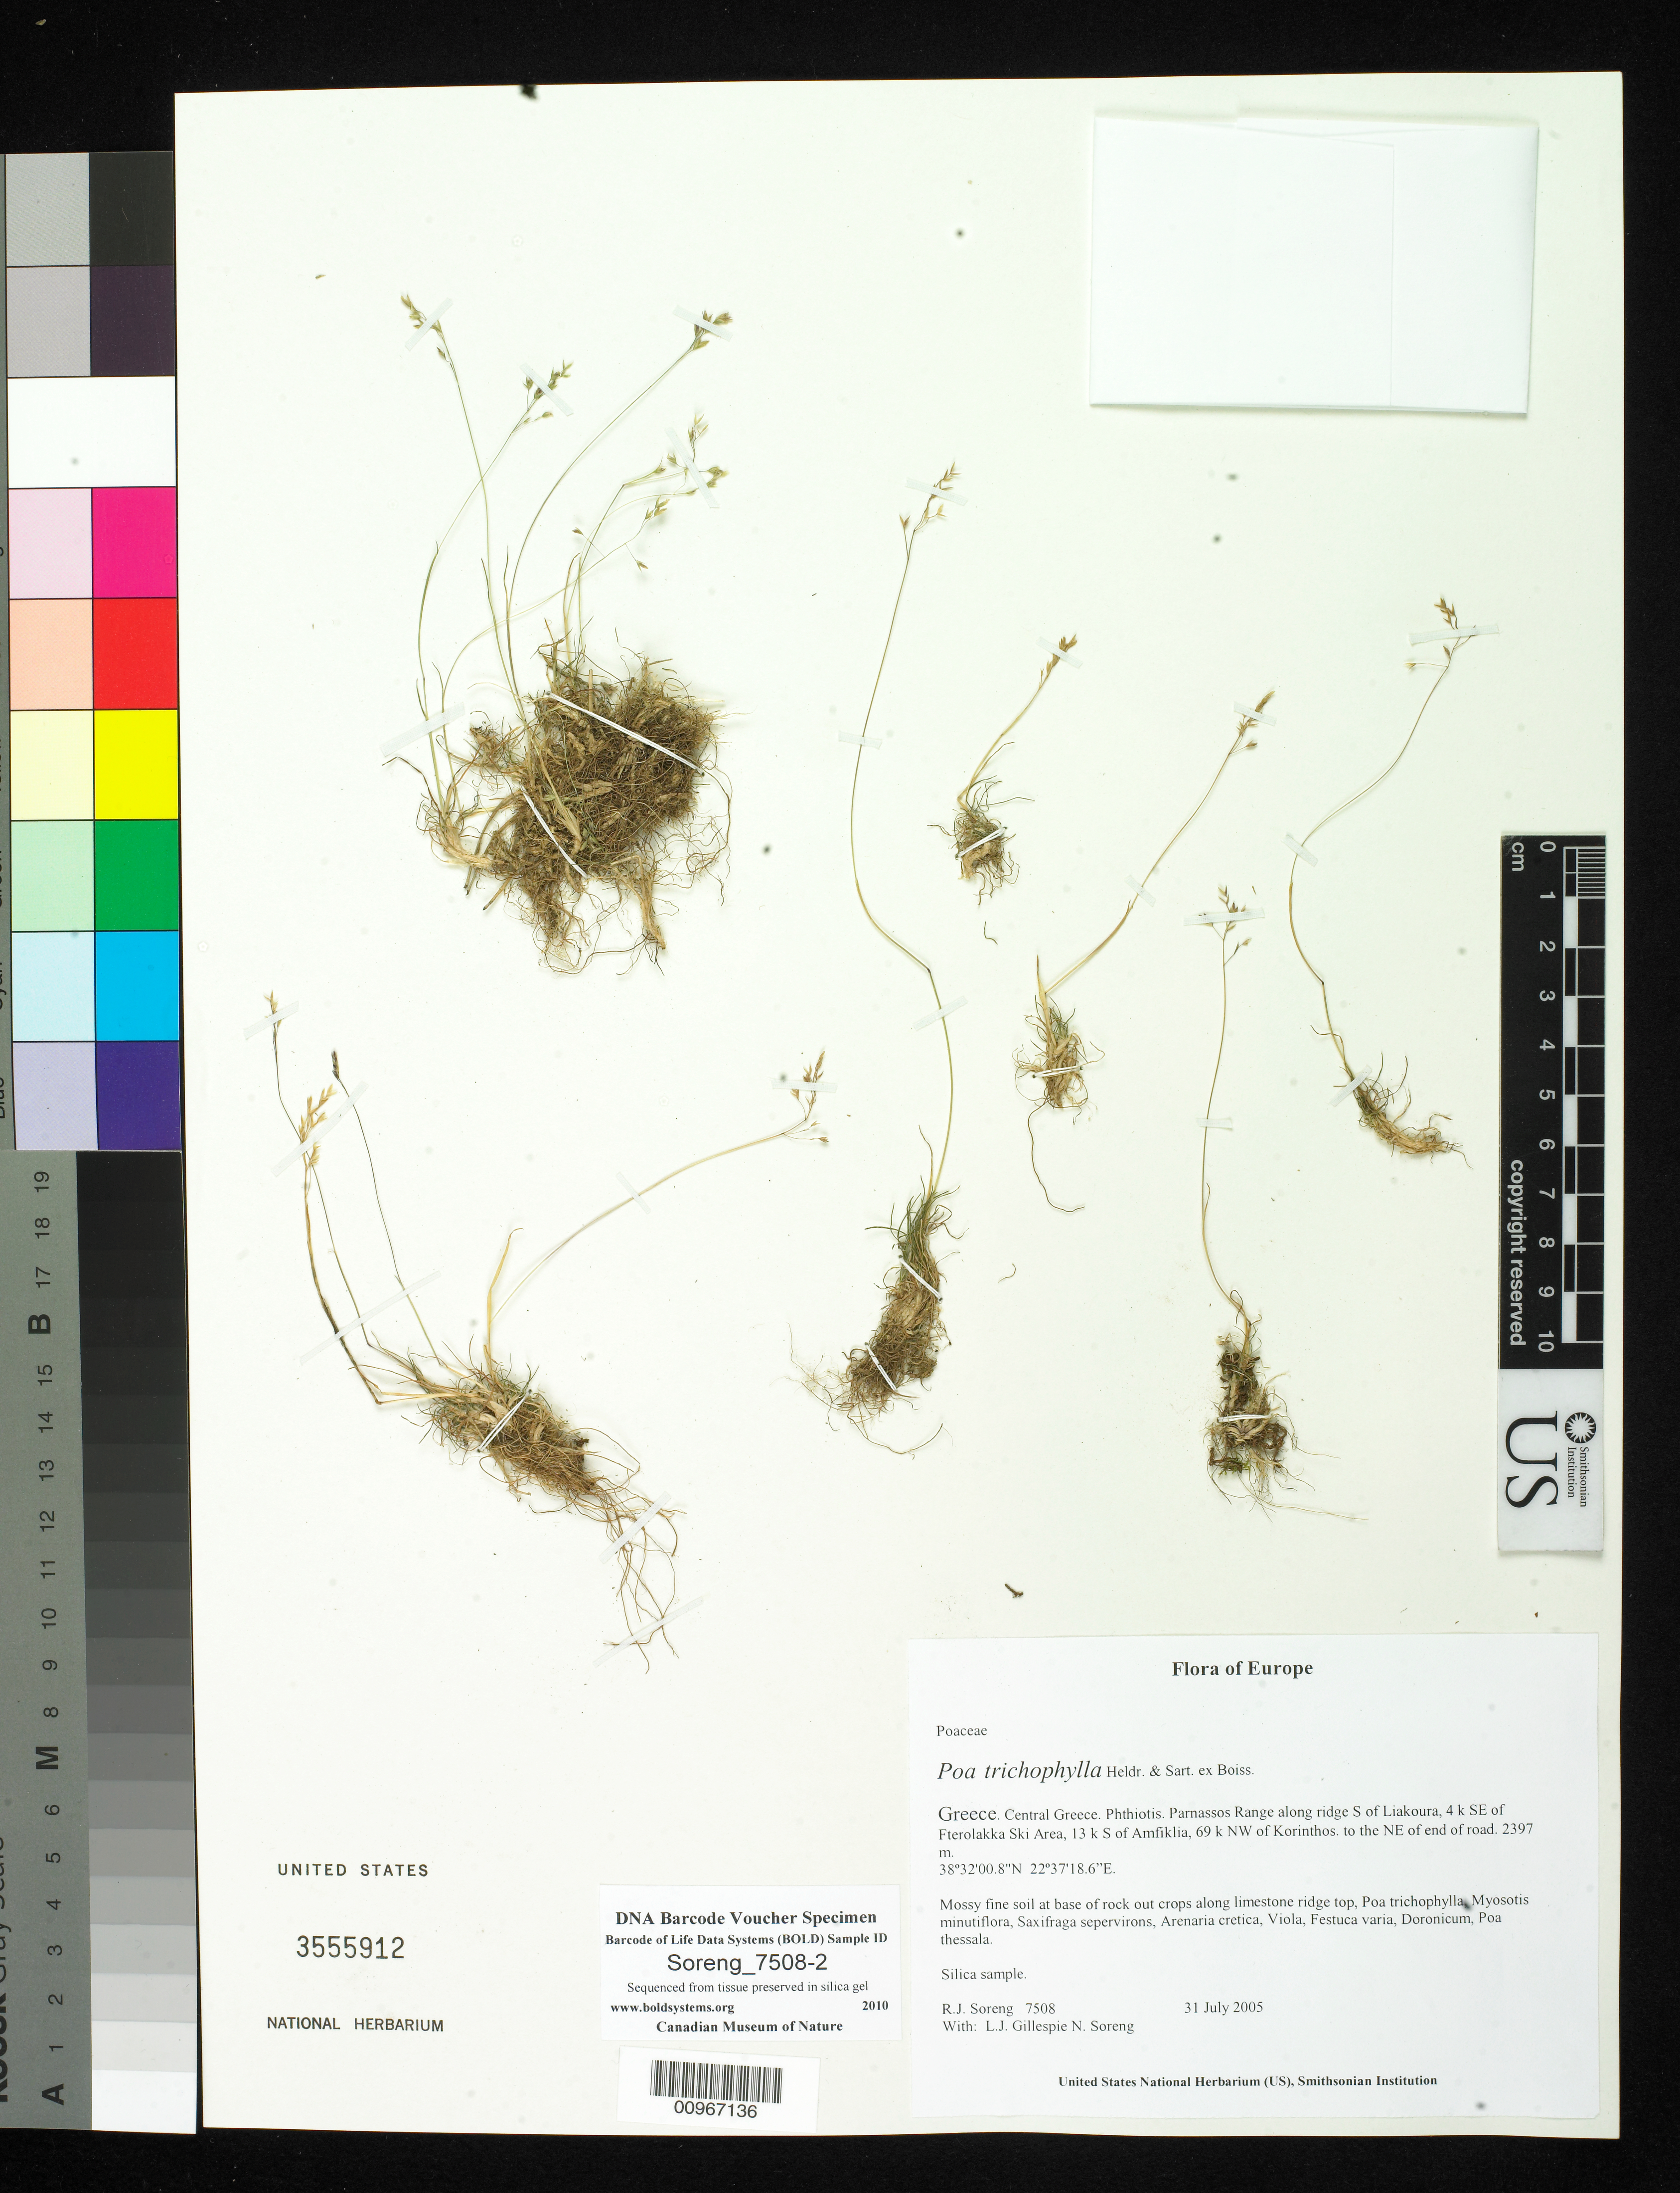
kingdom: Plantae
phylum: Tracheophyta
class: Liliopsida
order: Poales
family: Poaceae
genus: Poa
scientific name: Poa trichophylla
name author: Boiss.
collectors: R. J. Soreng, N. L. Soreng, L. J. Gillespie, N. Turland & C. Turland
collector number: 7508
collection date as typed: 31 July 2005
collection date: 2005-07-31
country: Greece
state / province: Central Greece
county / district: Phthiotis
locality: Parnassos Range along ridge S of Liakoura, 4 km SE of Fterolakka Ski Area, 13 km S of Amfiklia, 69 km NW of Korinthos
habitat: Mossy fine soil at base of rock out crops along limestone ridge top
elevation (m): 2397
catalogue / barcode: US 3555912